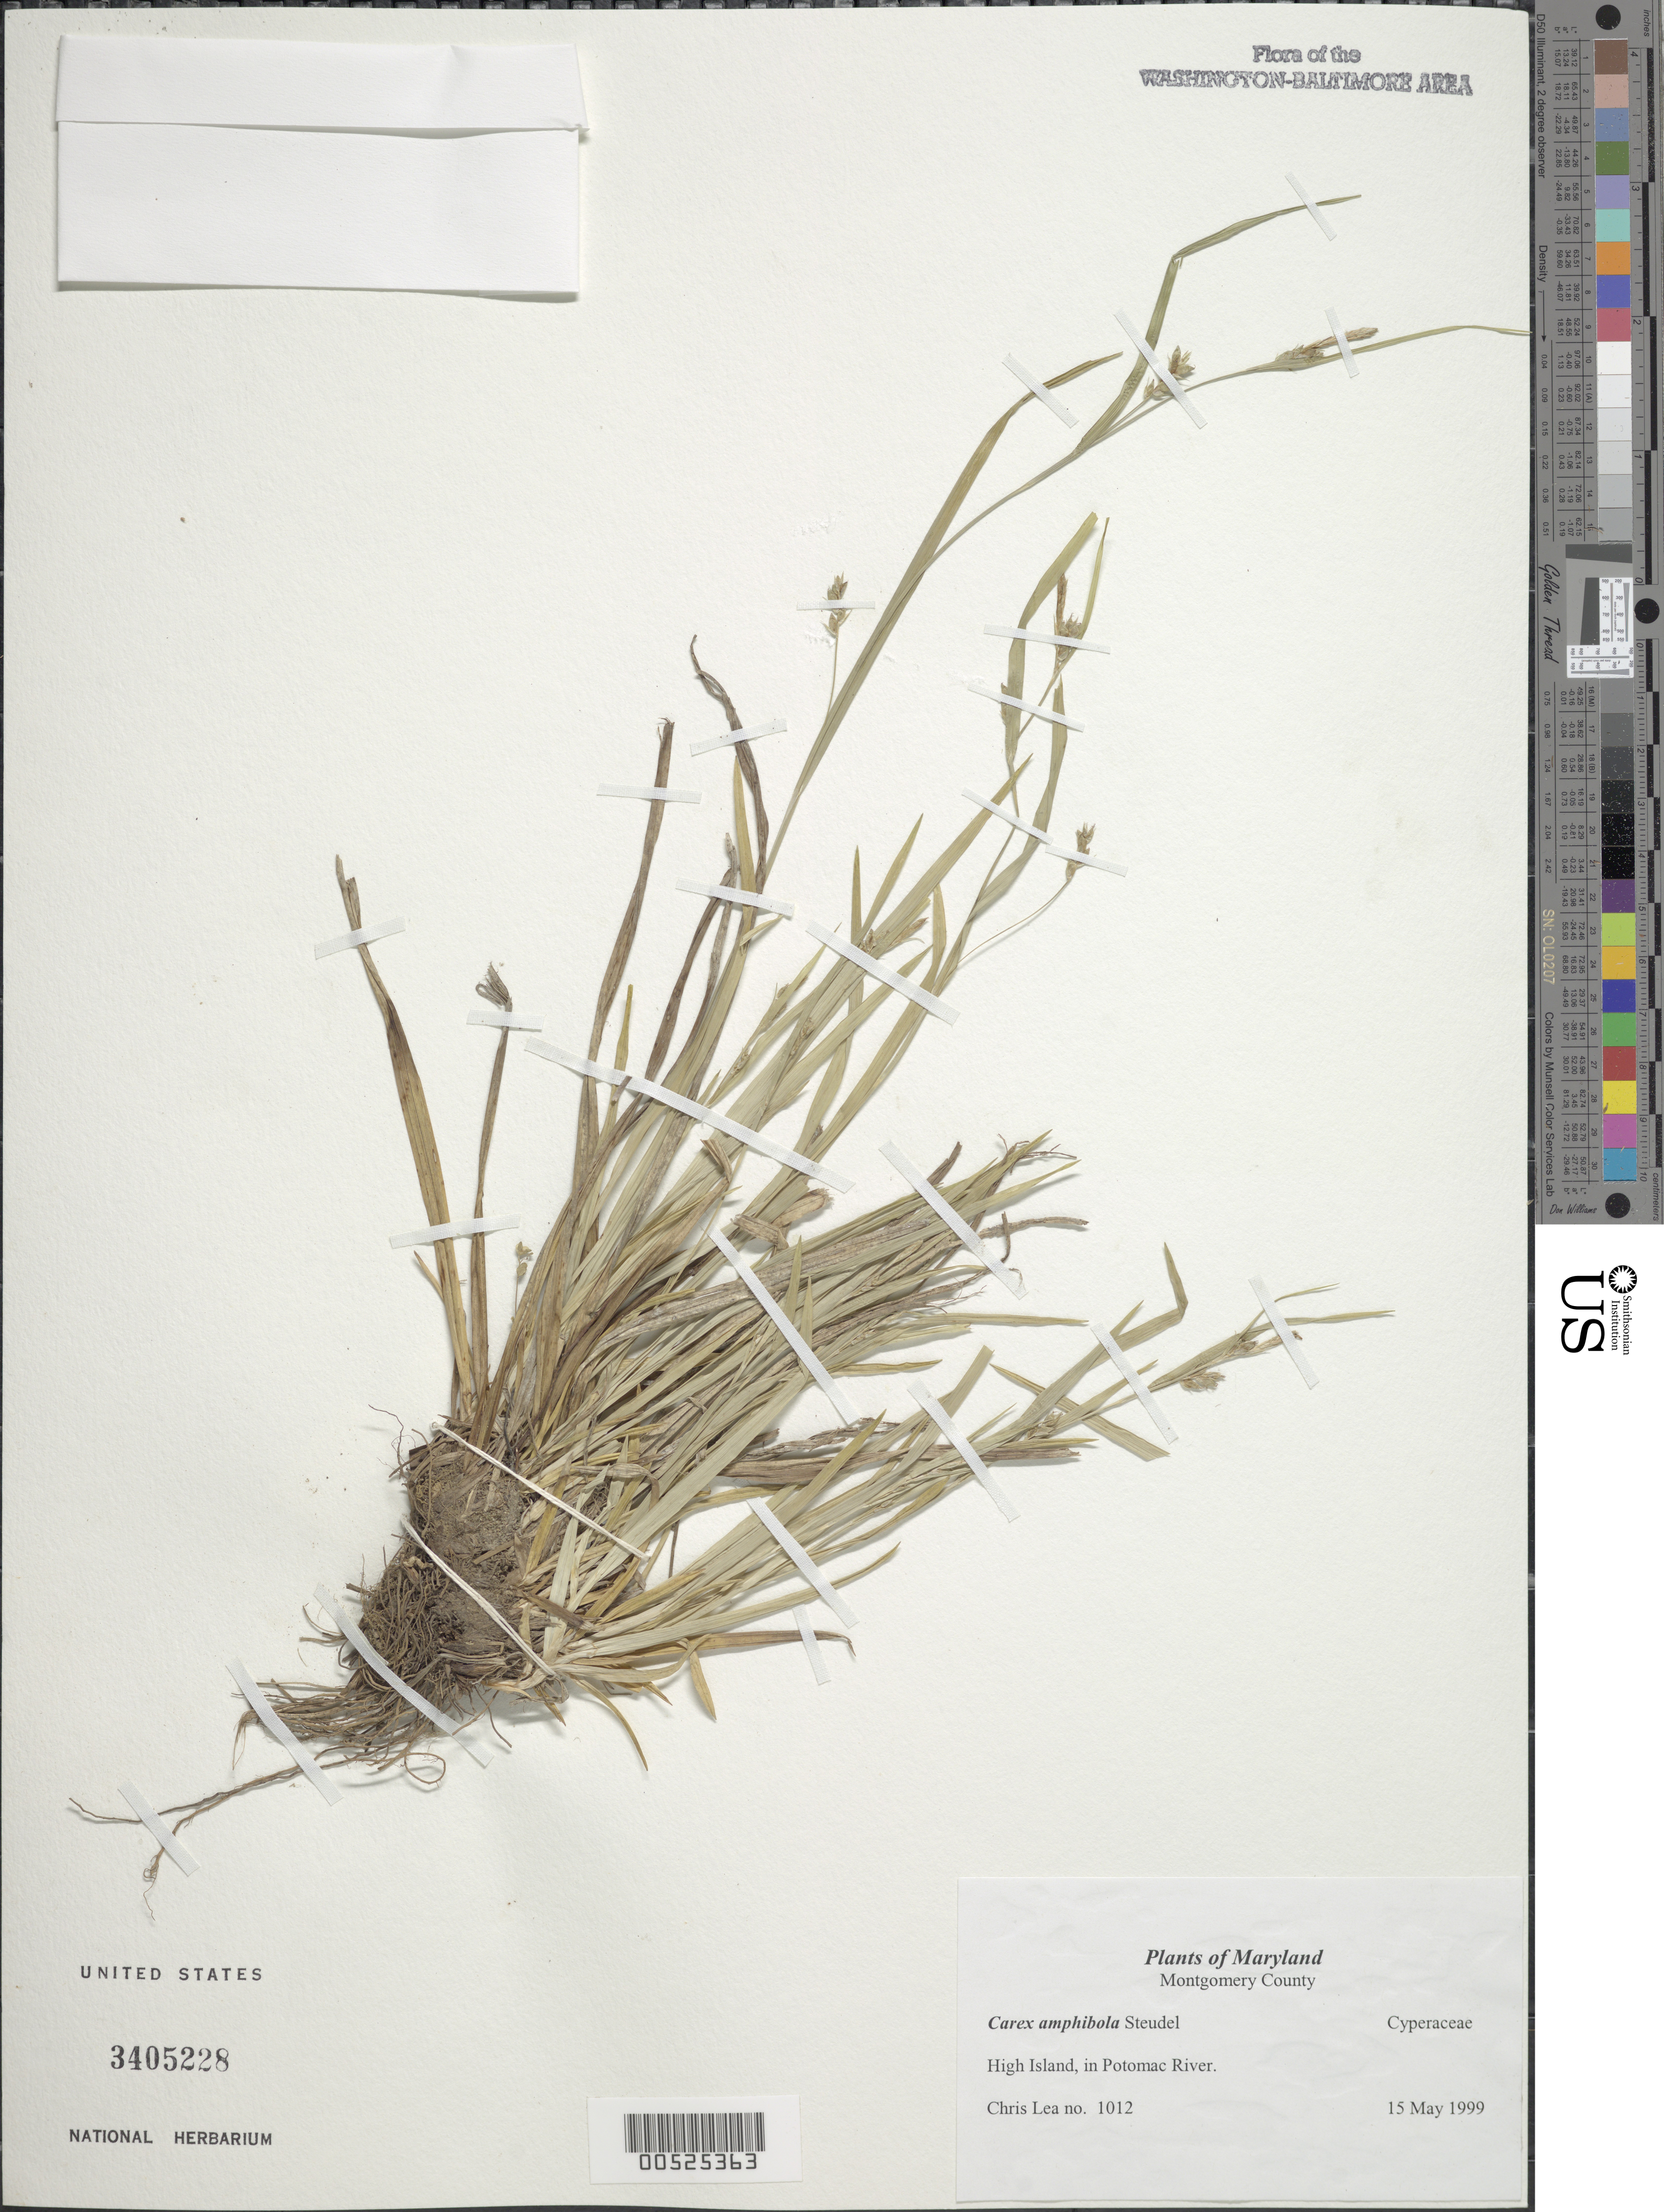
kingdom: Plantae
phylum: Tracheophyta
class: Liliopsida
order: Poales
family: Cyperaceae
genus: Carex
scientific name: Carex amphibola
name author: Steud.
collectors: C. Lea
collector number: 1012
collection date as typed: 15 May 1999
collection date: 1999-05-15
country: United States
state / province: Maryland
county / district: Montgomery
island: High Island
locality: High Island, in Potomac River.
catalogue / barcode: US 3405228